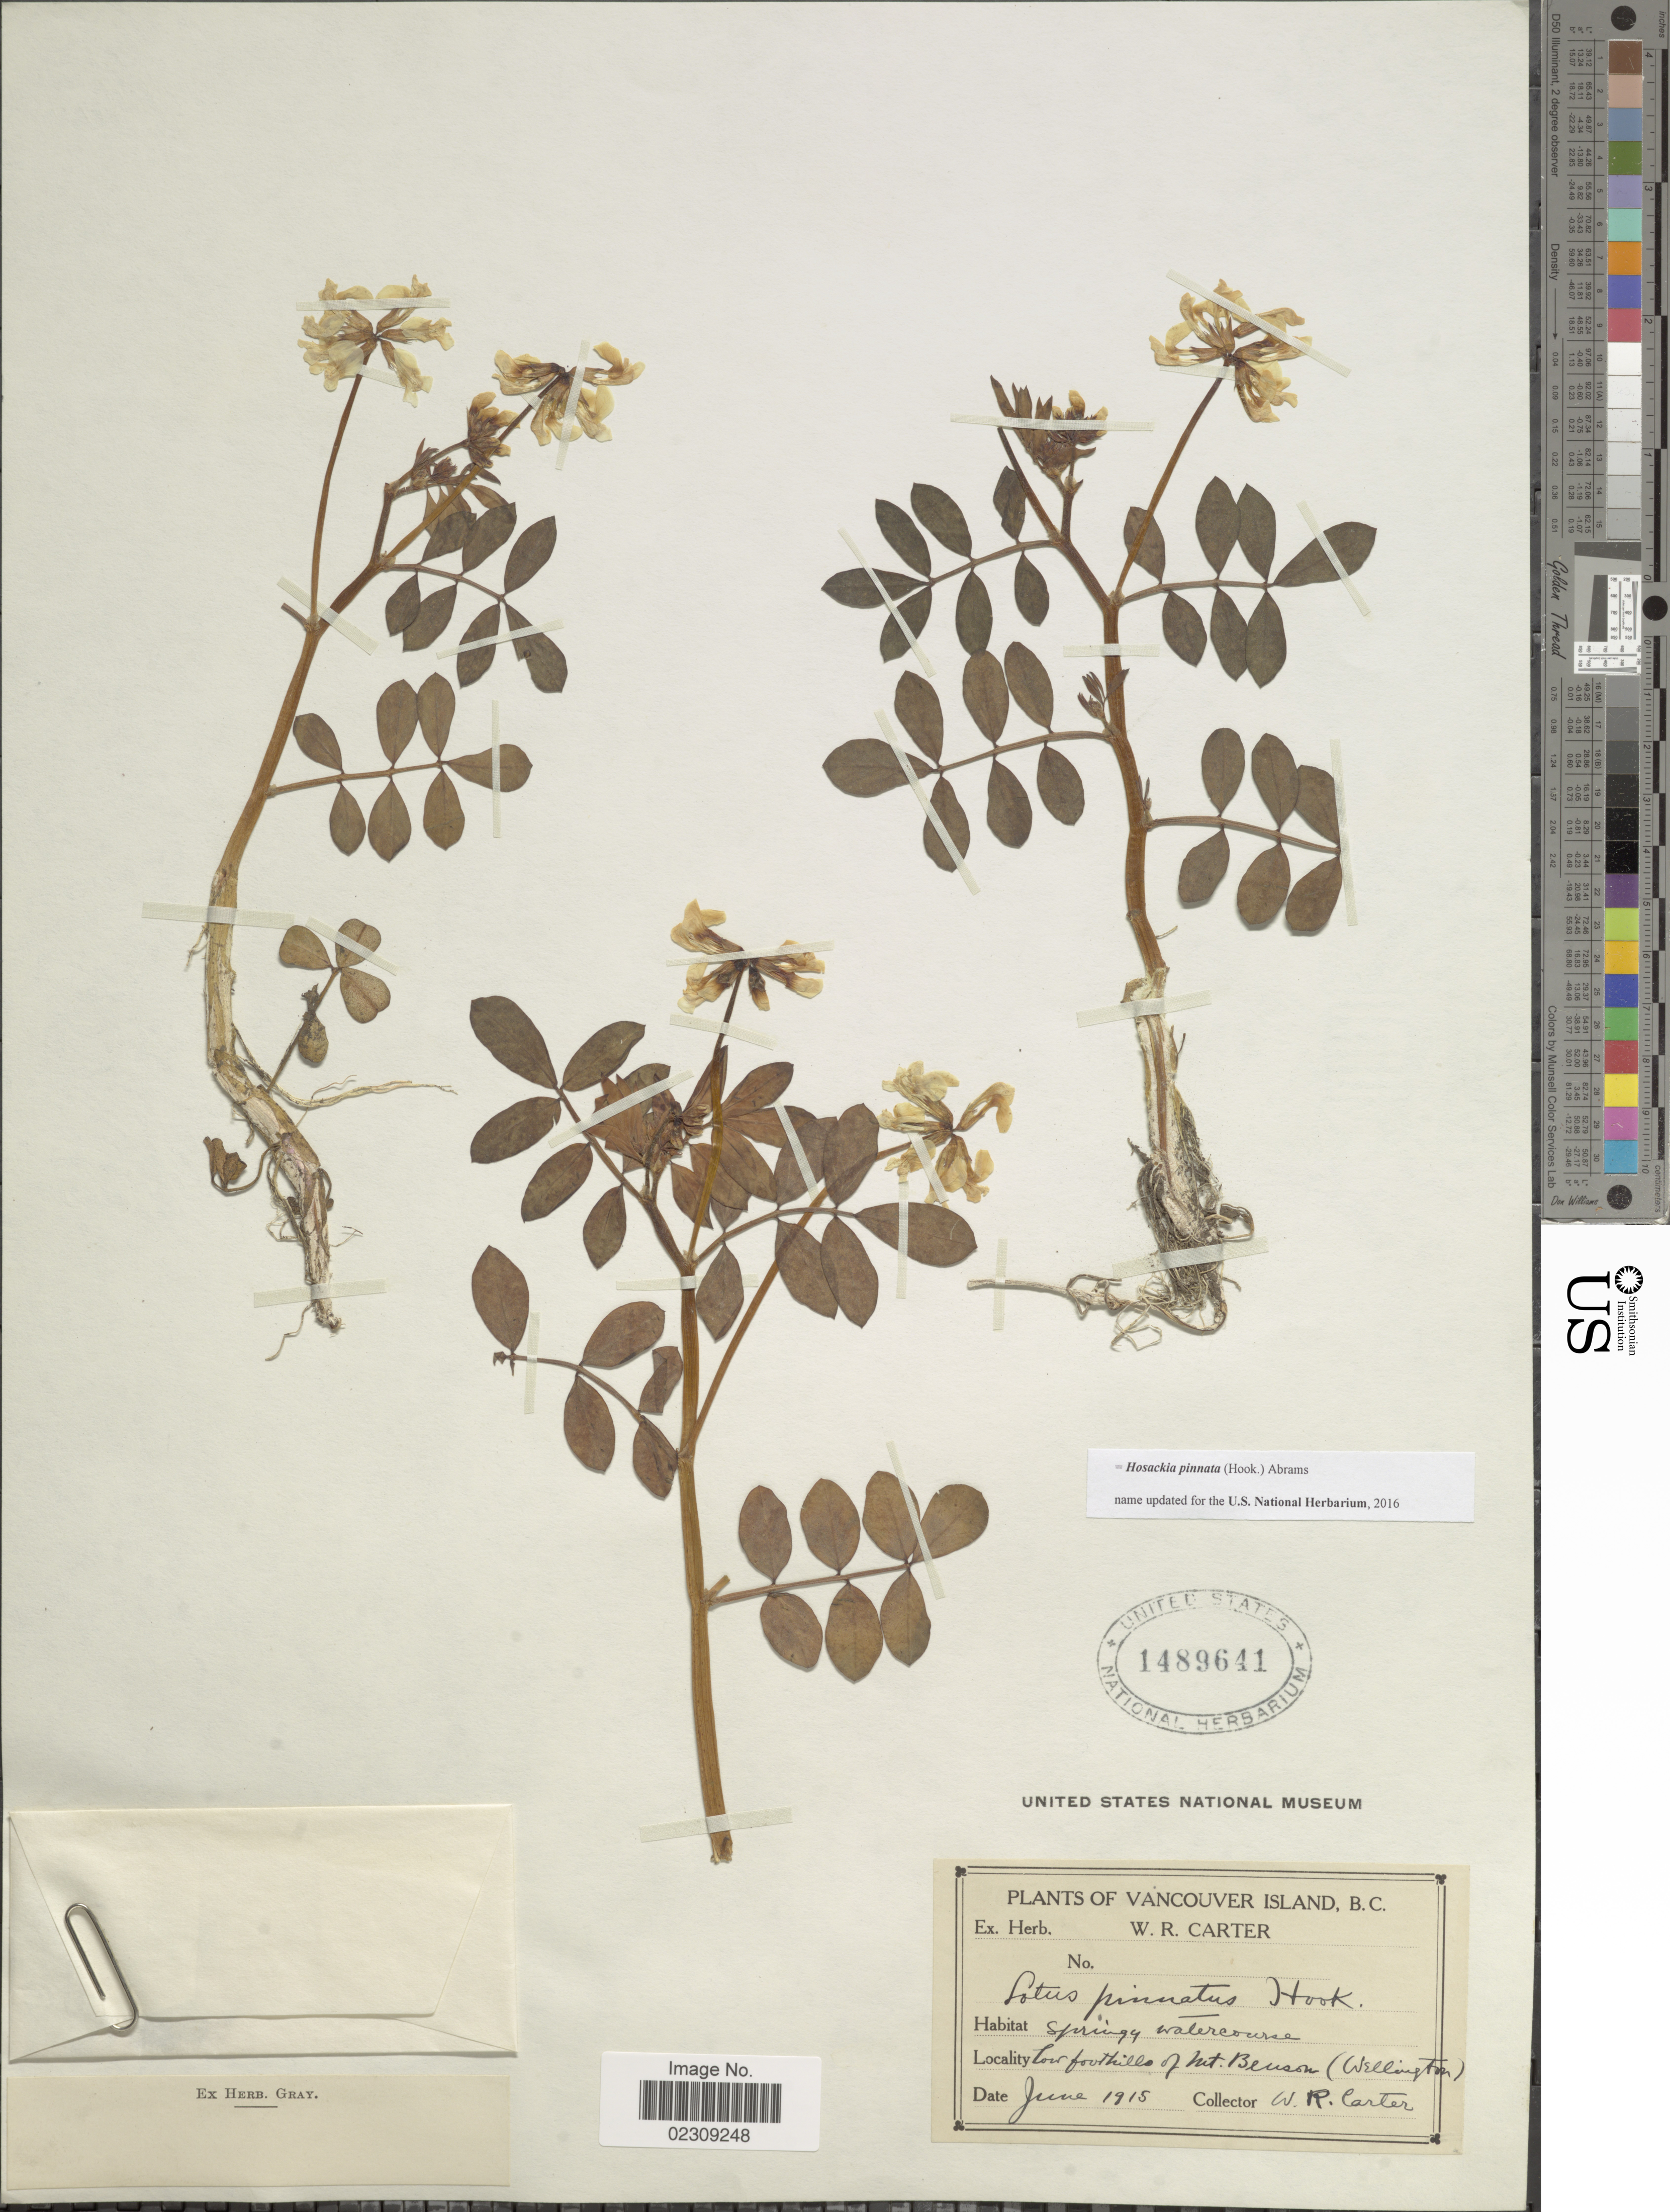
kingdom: Plantae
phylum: Tracheophyta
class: Magnoliopsida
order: Fabales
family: Fabaceae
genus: Hosackia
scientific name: Hosackia pinnata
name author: (Hook.) Abrams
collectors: W. R. Carter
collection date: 1915-06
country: New Zealand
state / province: Wellington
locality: Low foothills of Mt Benson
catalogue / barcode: US 1489641